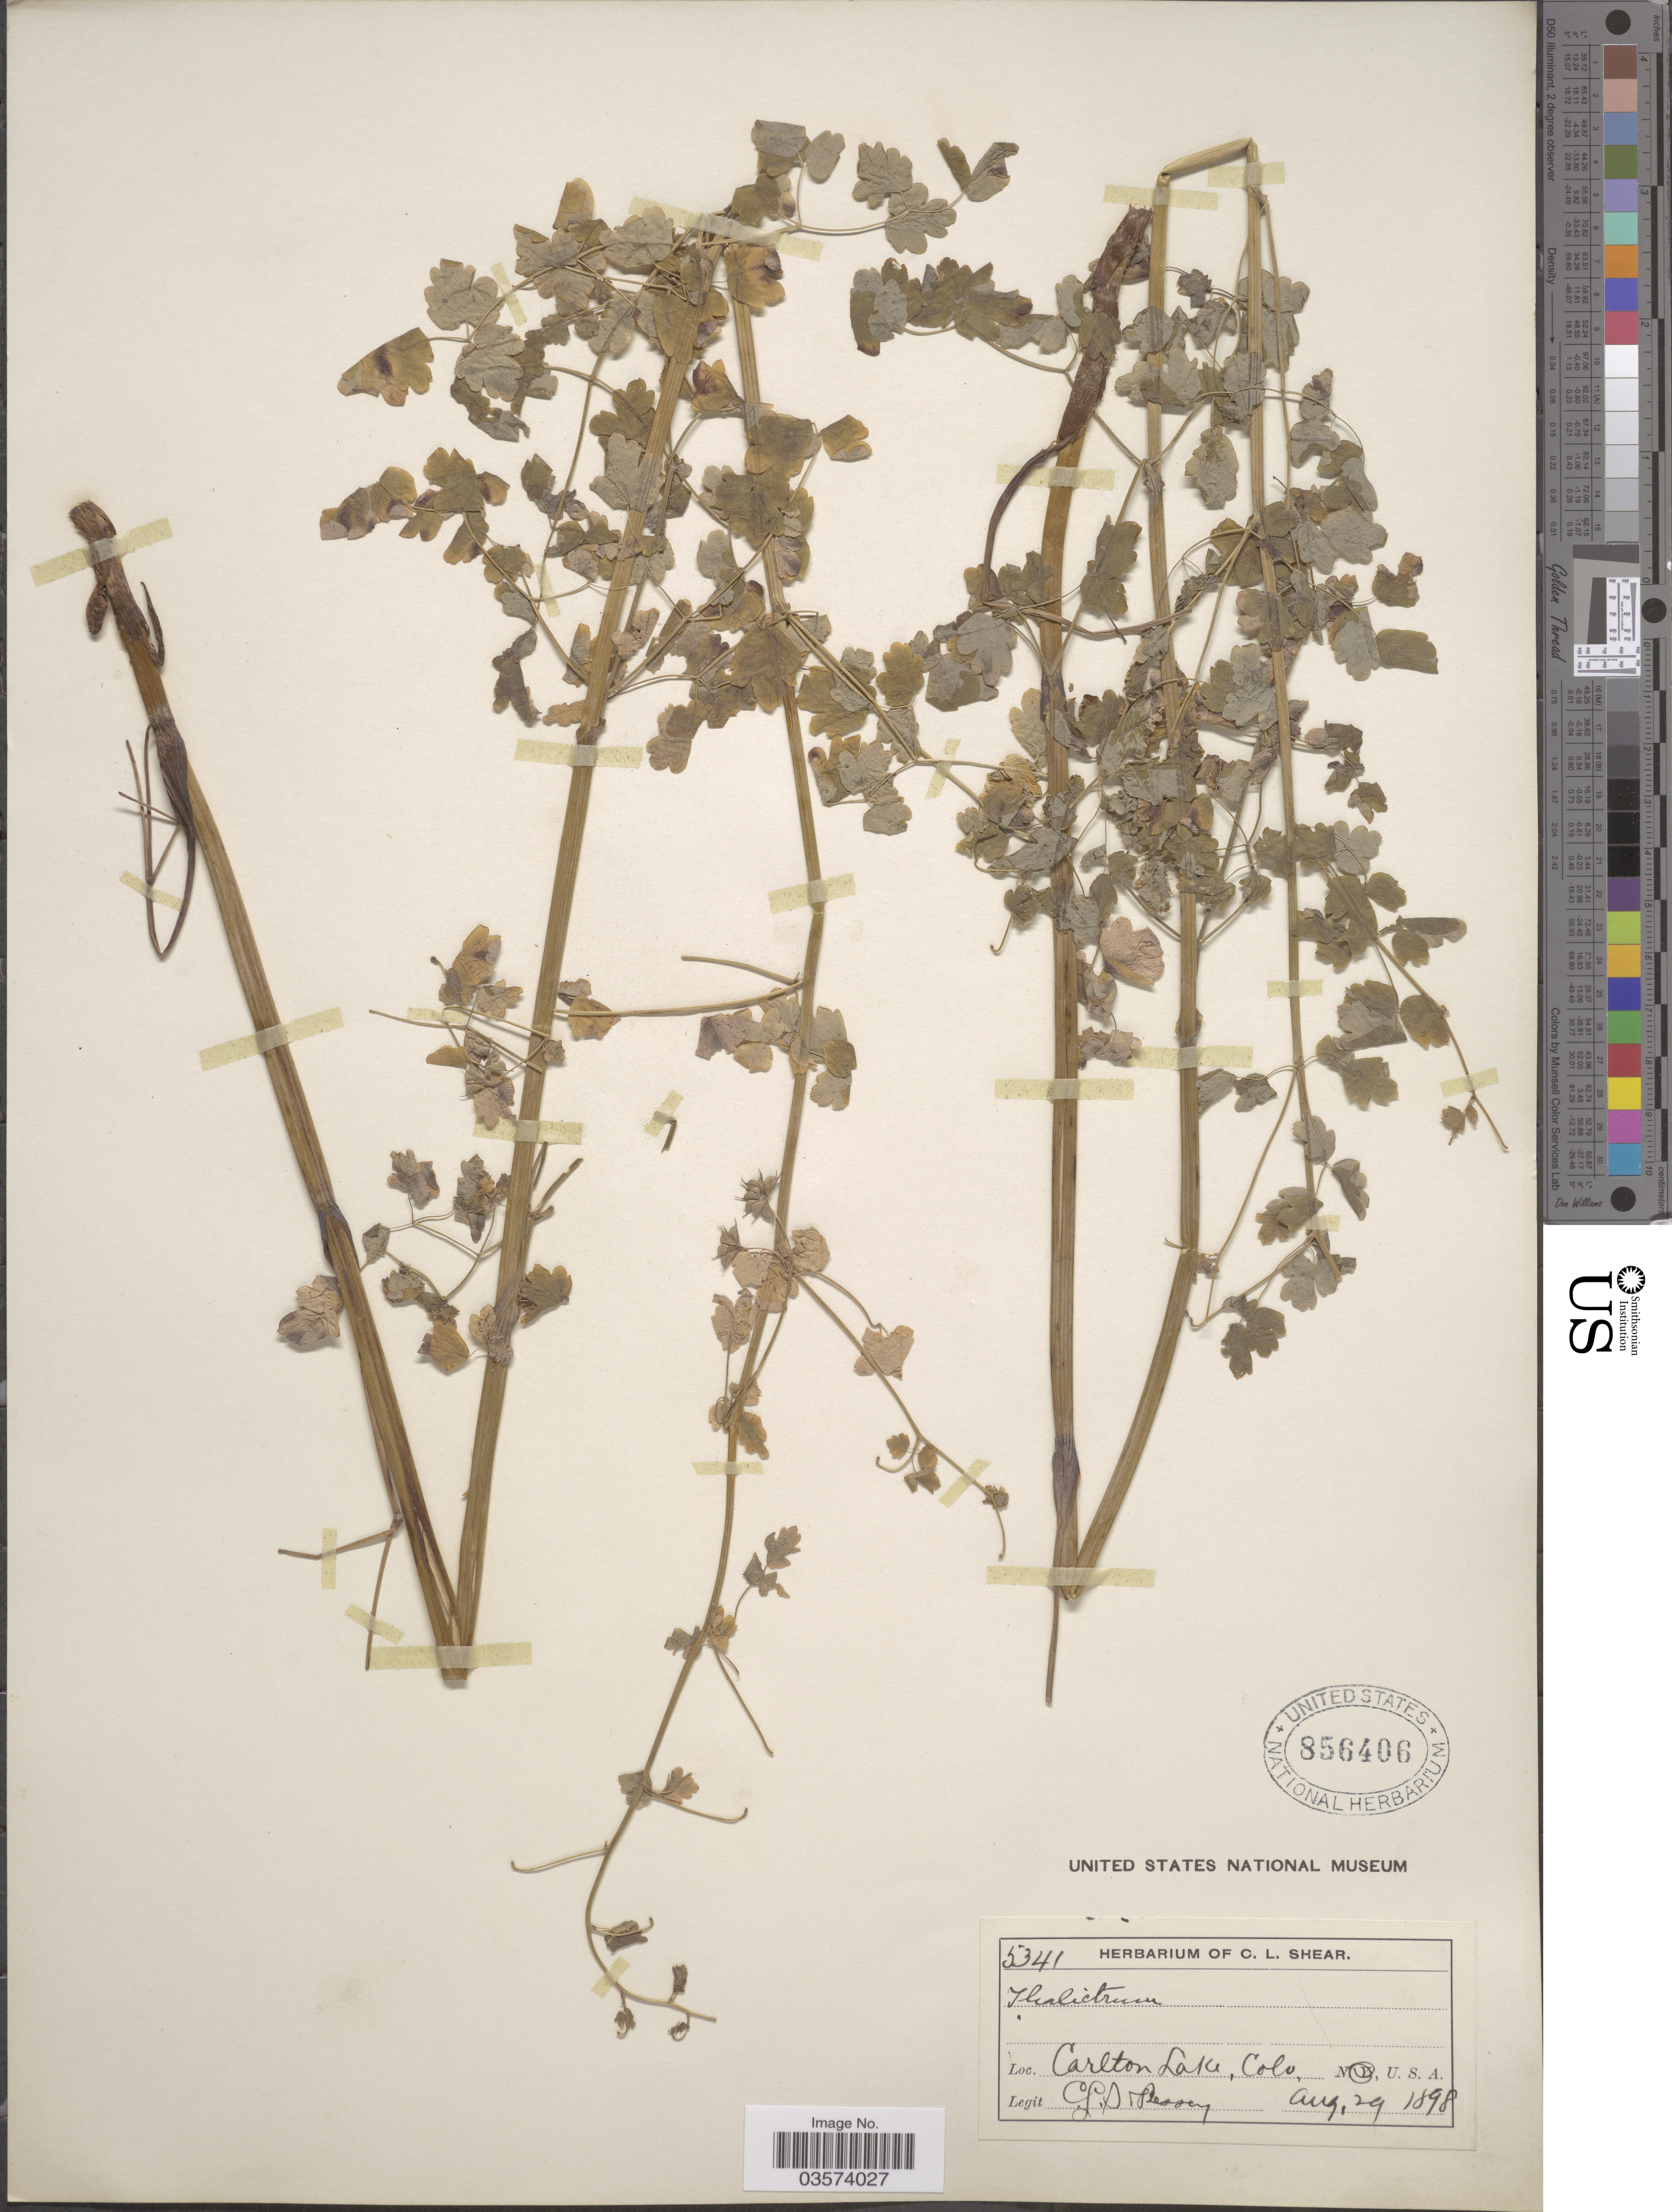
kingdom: Plantae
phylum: Tracheophyta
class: Magnoliopsida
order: Ranunculales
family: Ranunculaceae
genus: Thalictrum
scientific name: Thalictrum fendleri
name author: Engelm. ex A. Gray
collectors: C. L. Shear & -. Bessey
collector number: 5341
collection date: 1898-08-29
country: United States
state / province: Colorado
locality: Carlton Lake.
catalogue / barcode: US 856406